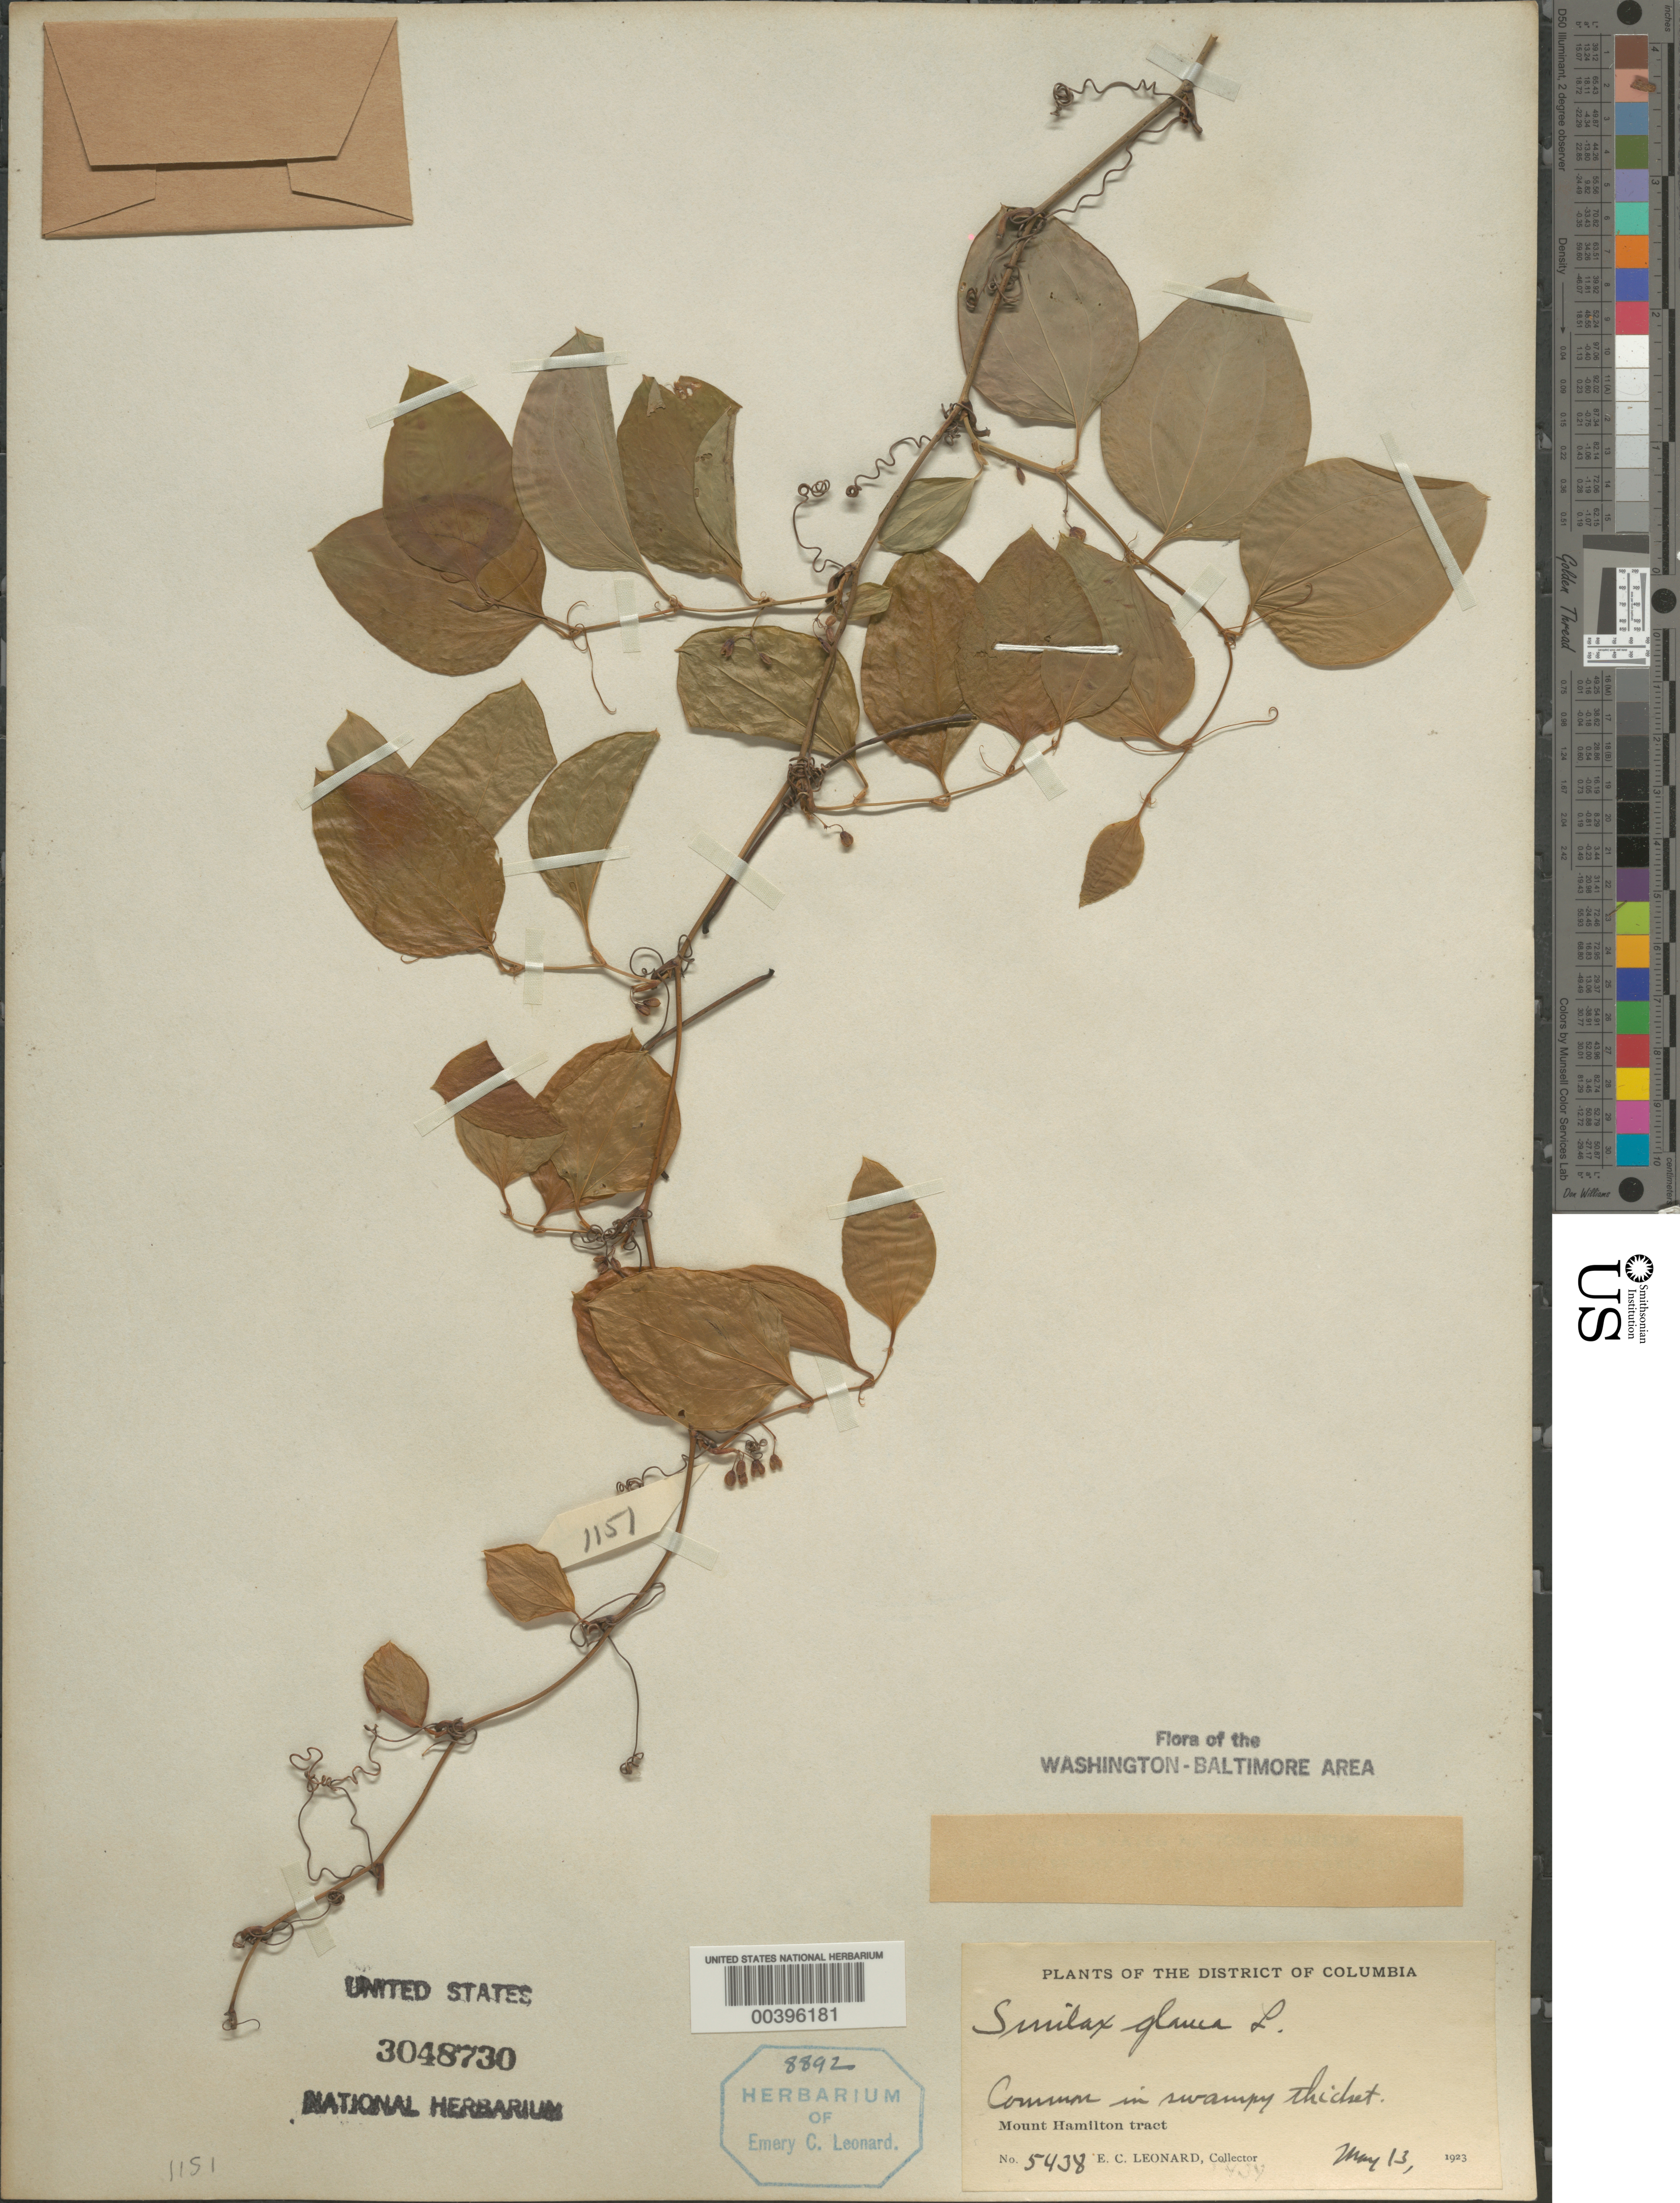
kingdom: Plantae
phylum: Tracheophyta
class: Liliopsida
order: Liliales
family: Smilacaceae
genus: Smilax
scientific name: Smilax glauca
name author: Walter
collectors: E. C. Leonard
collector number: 5438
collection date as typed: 13 May 1923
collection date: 1923-05-13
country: United States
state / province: District of Columbia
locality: Mount Hamilton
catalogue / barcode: US 3048730